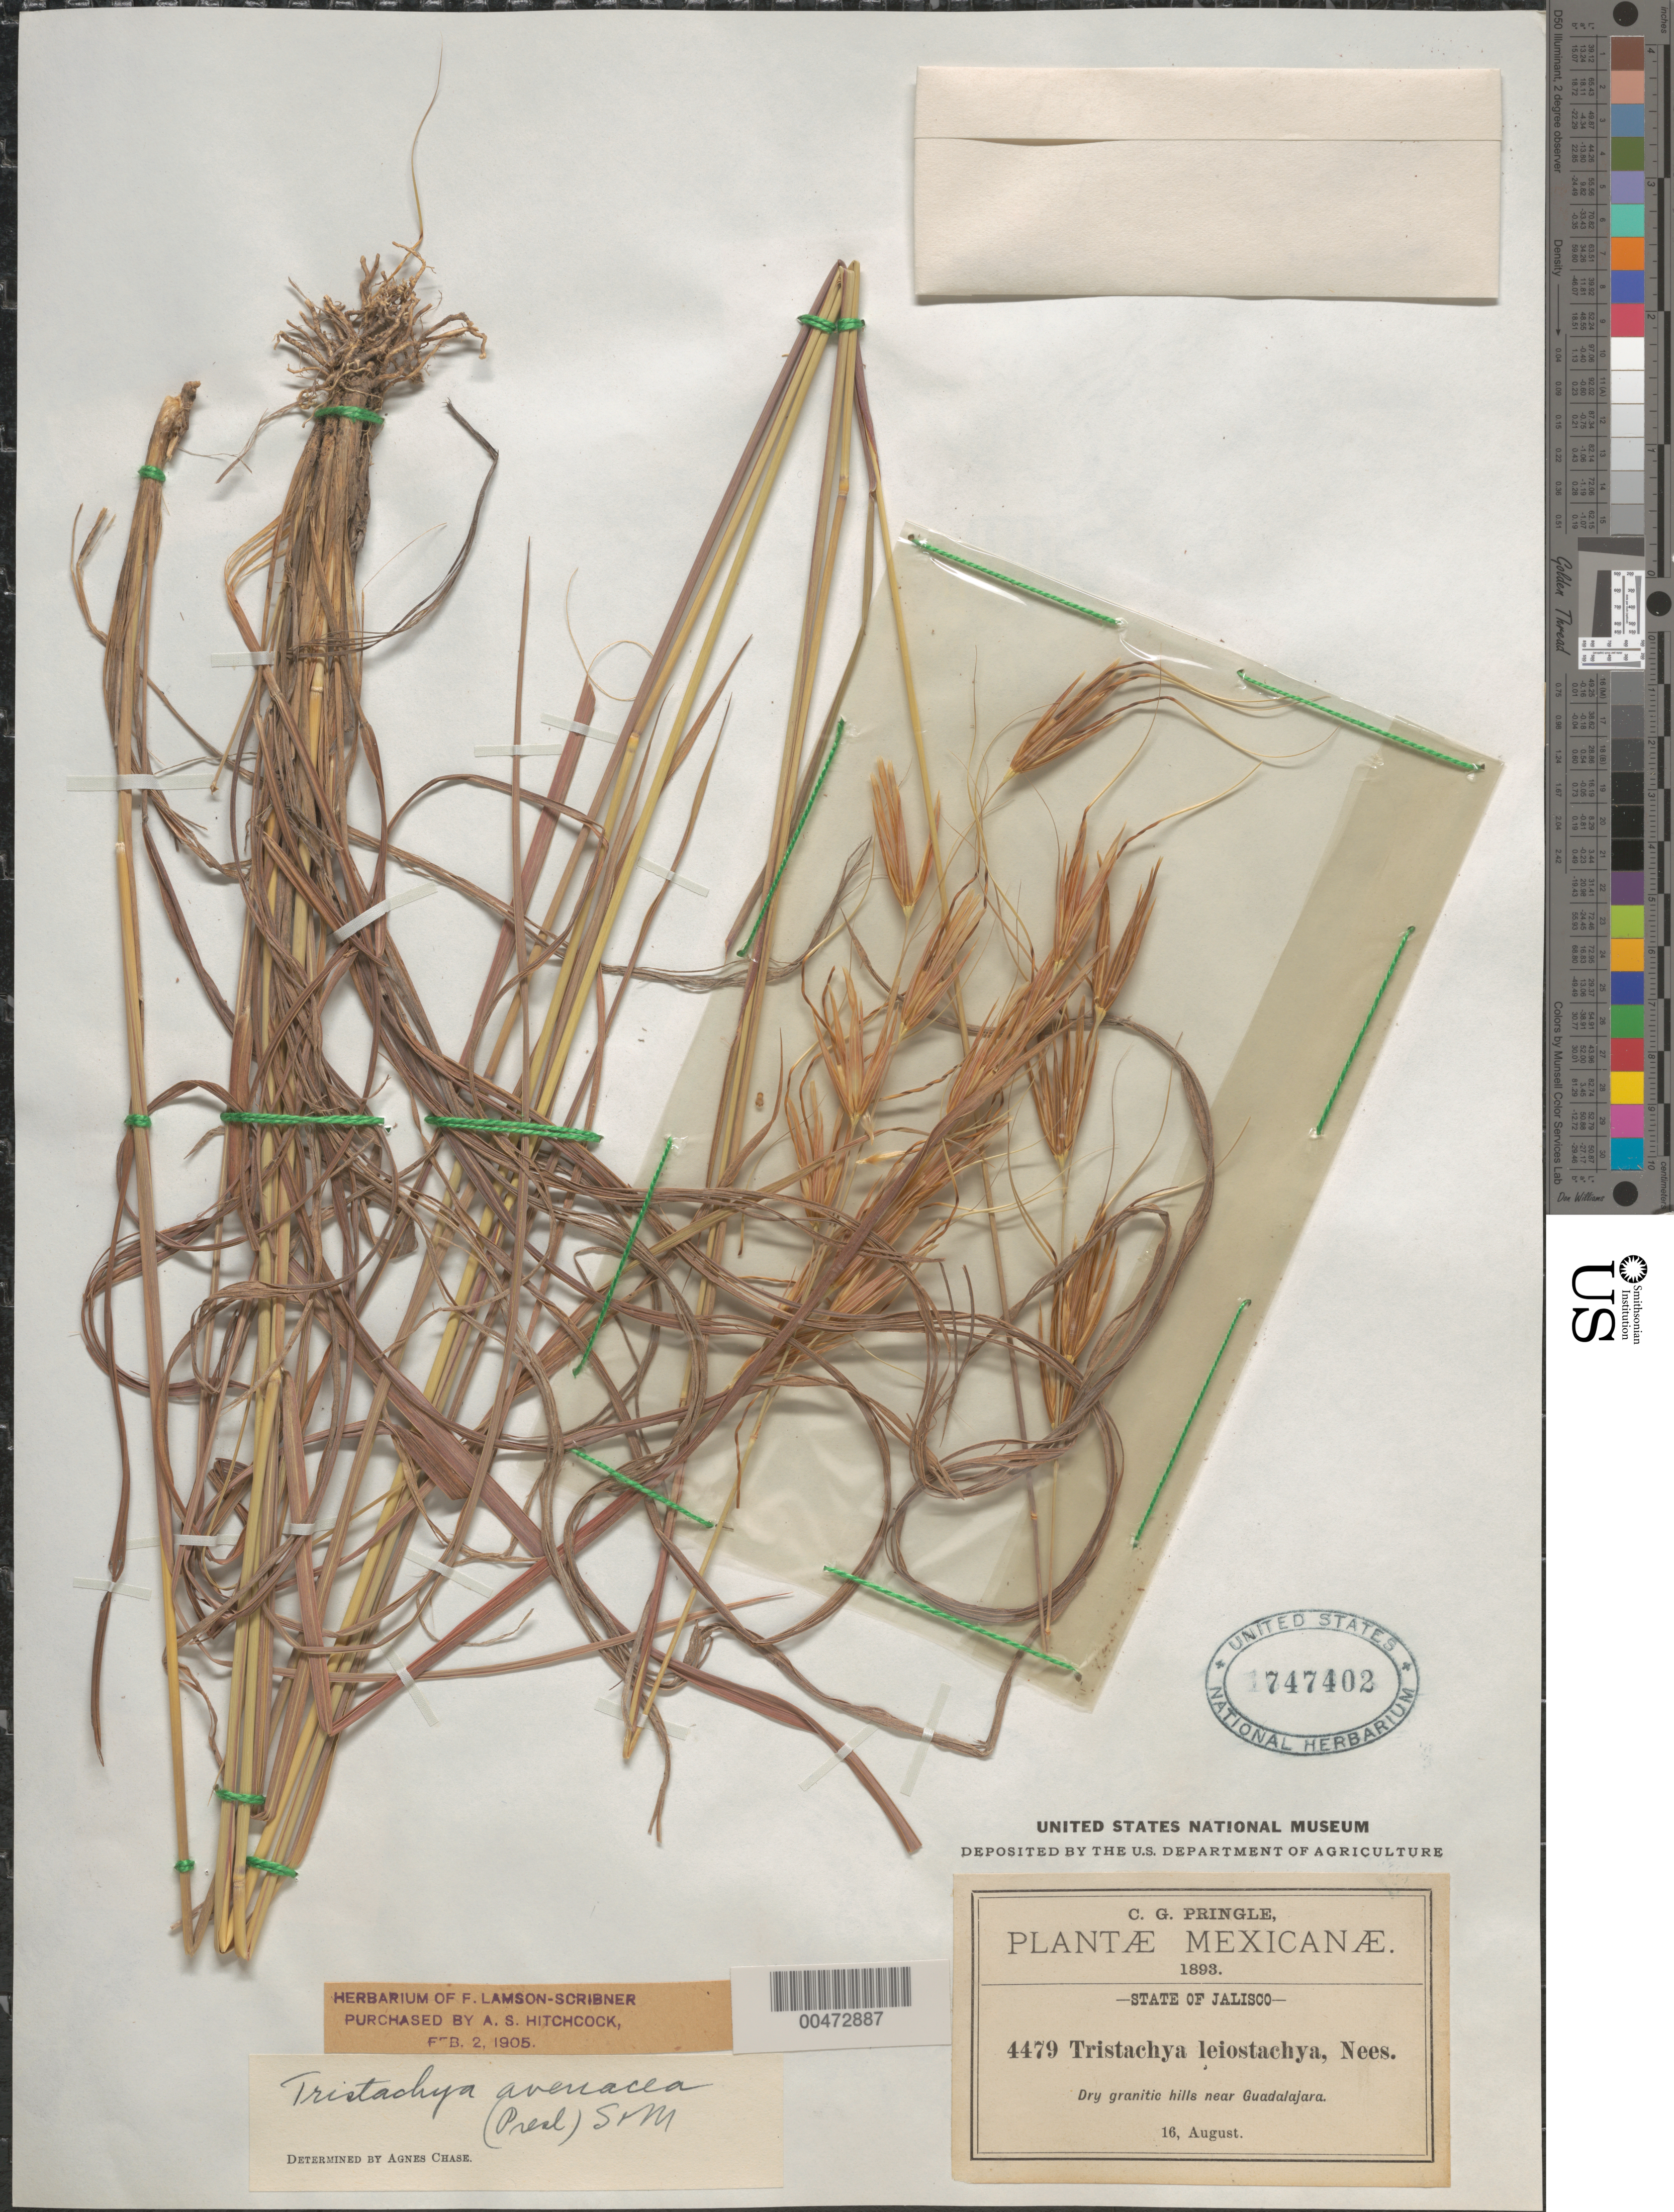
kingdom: Plantae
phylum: Tracheophyta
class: Liliopsida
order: Poales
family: Poaceae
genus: Tristachya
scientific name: Tristachya avenacea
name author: Scribn. & Merr.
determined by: Chase, [M.] Agnes, (US)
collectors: C. G. Pringle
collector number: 4479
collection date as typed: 16 Aug 1893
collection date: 1893-08-16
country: Mexico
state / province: Jalisco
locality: Near Guadalajara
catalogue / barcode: US 747402